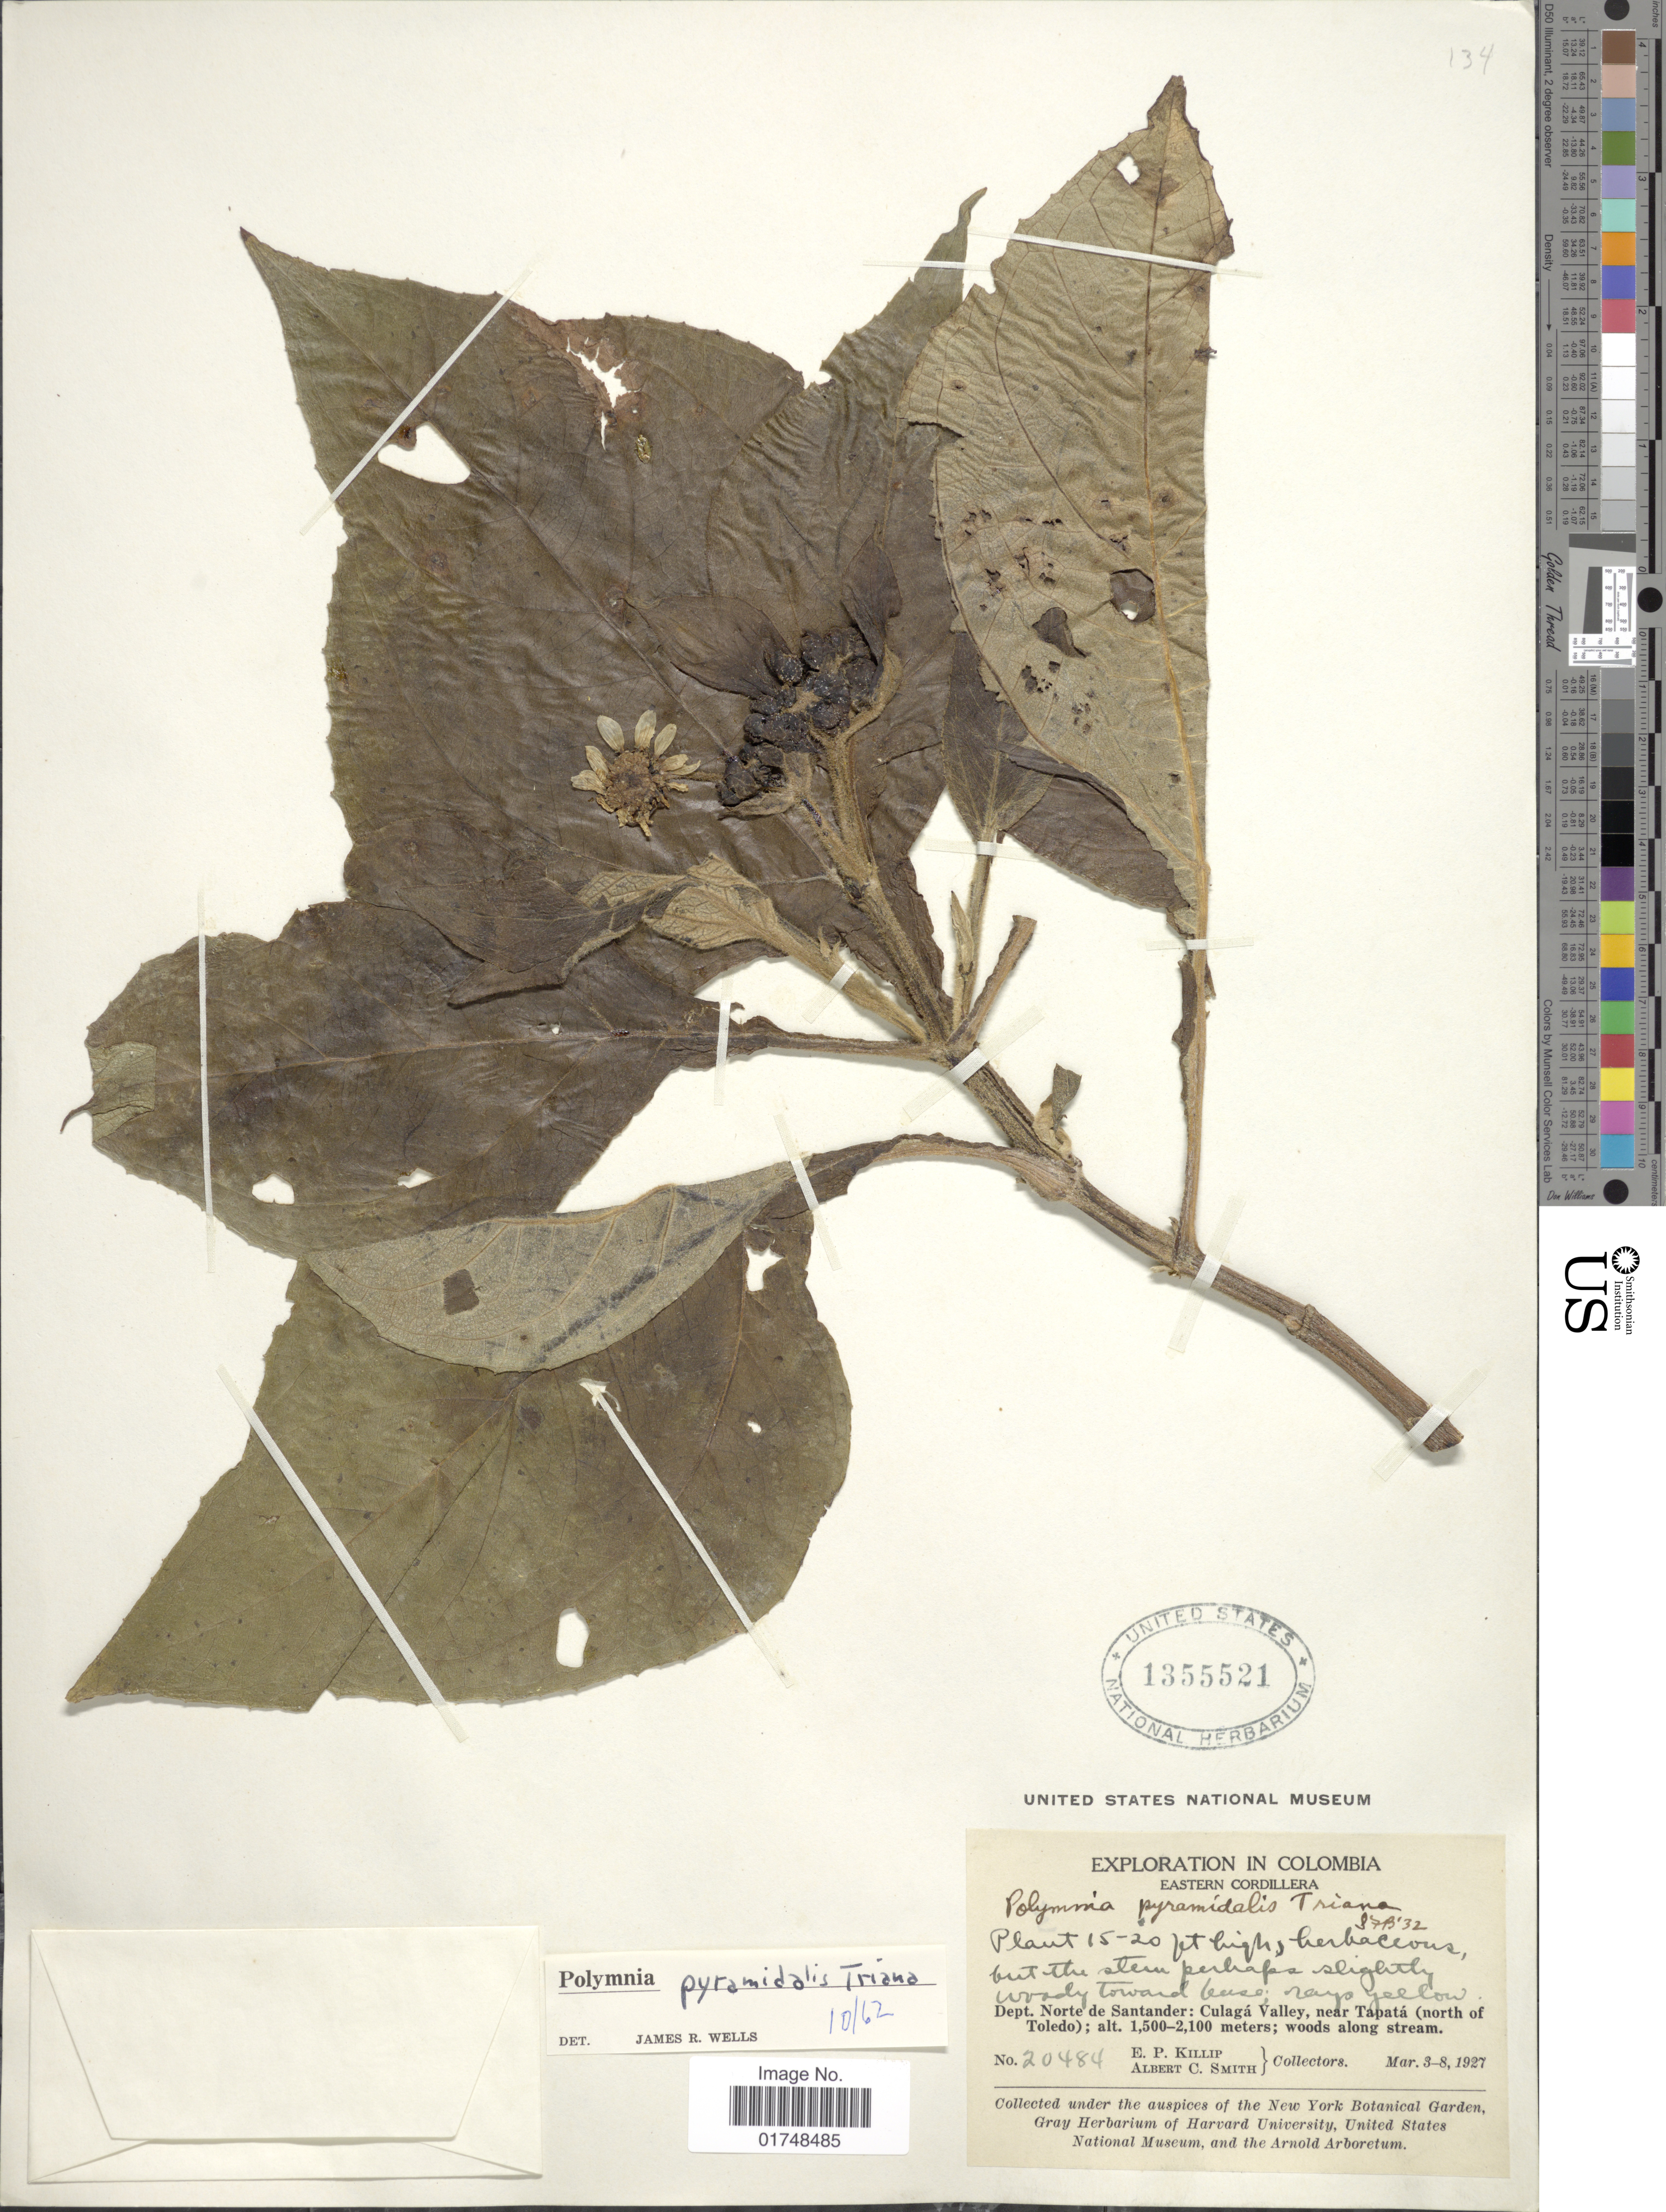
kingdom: Plantae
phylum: Tracheophyta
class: Magnoliopsida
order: Asterales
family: Asteraceae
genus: Smallanthus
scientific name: Smallanthus pyramidalis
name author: (Triana) H. Rob.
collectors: E. P. Killip & A. C. Smith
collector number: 20484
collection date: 1927-03-03/1927-03-08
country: Colombia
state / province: Norte de Santander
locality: Norte de Santander: Culaga Valley, near Tapata (north of Toledo) Eastern Cordillera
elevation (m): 1500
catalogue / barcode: US 1355521